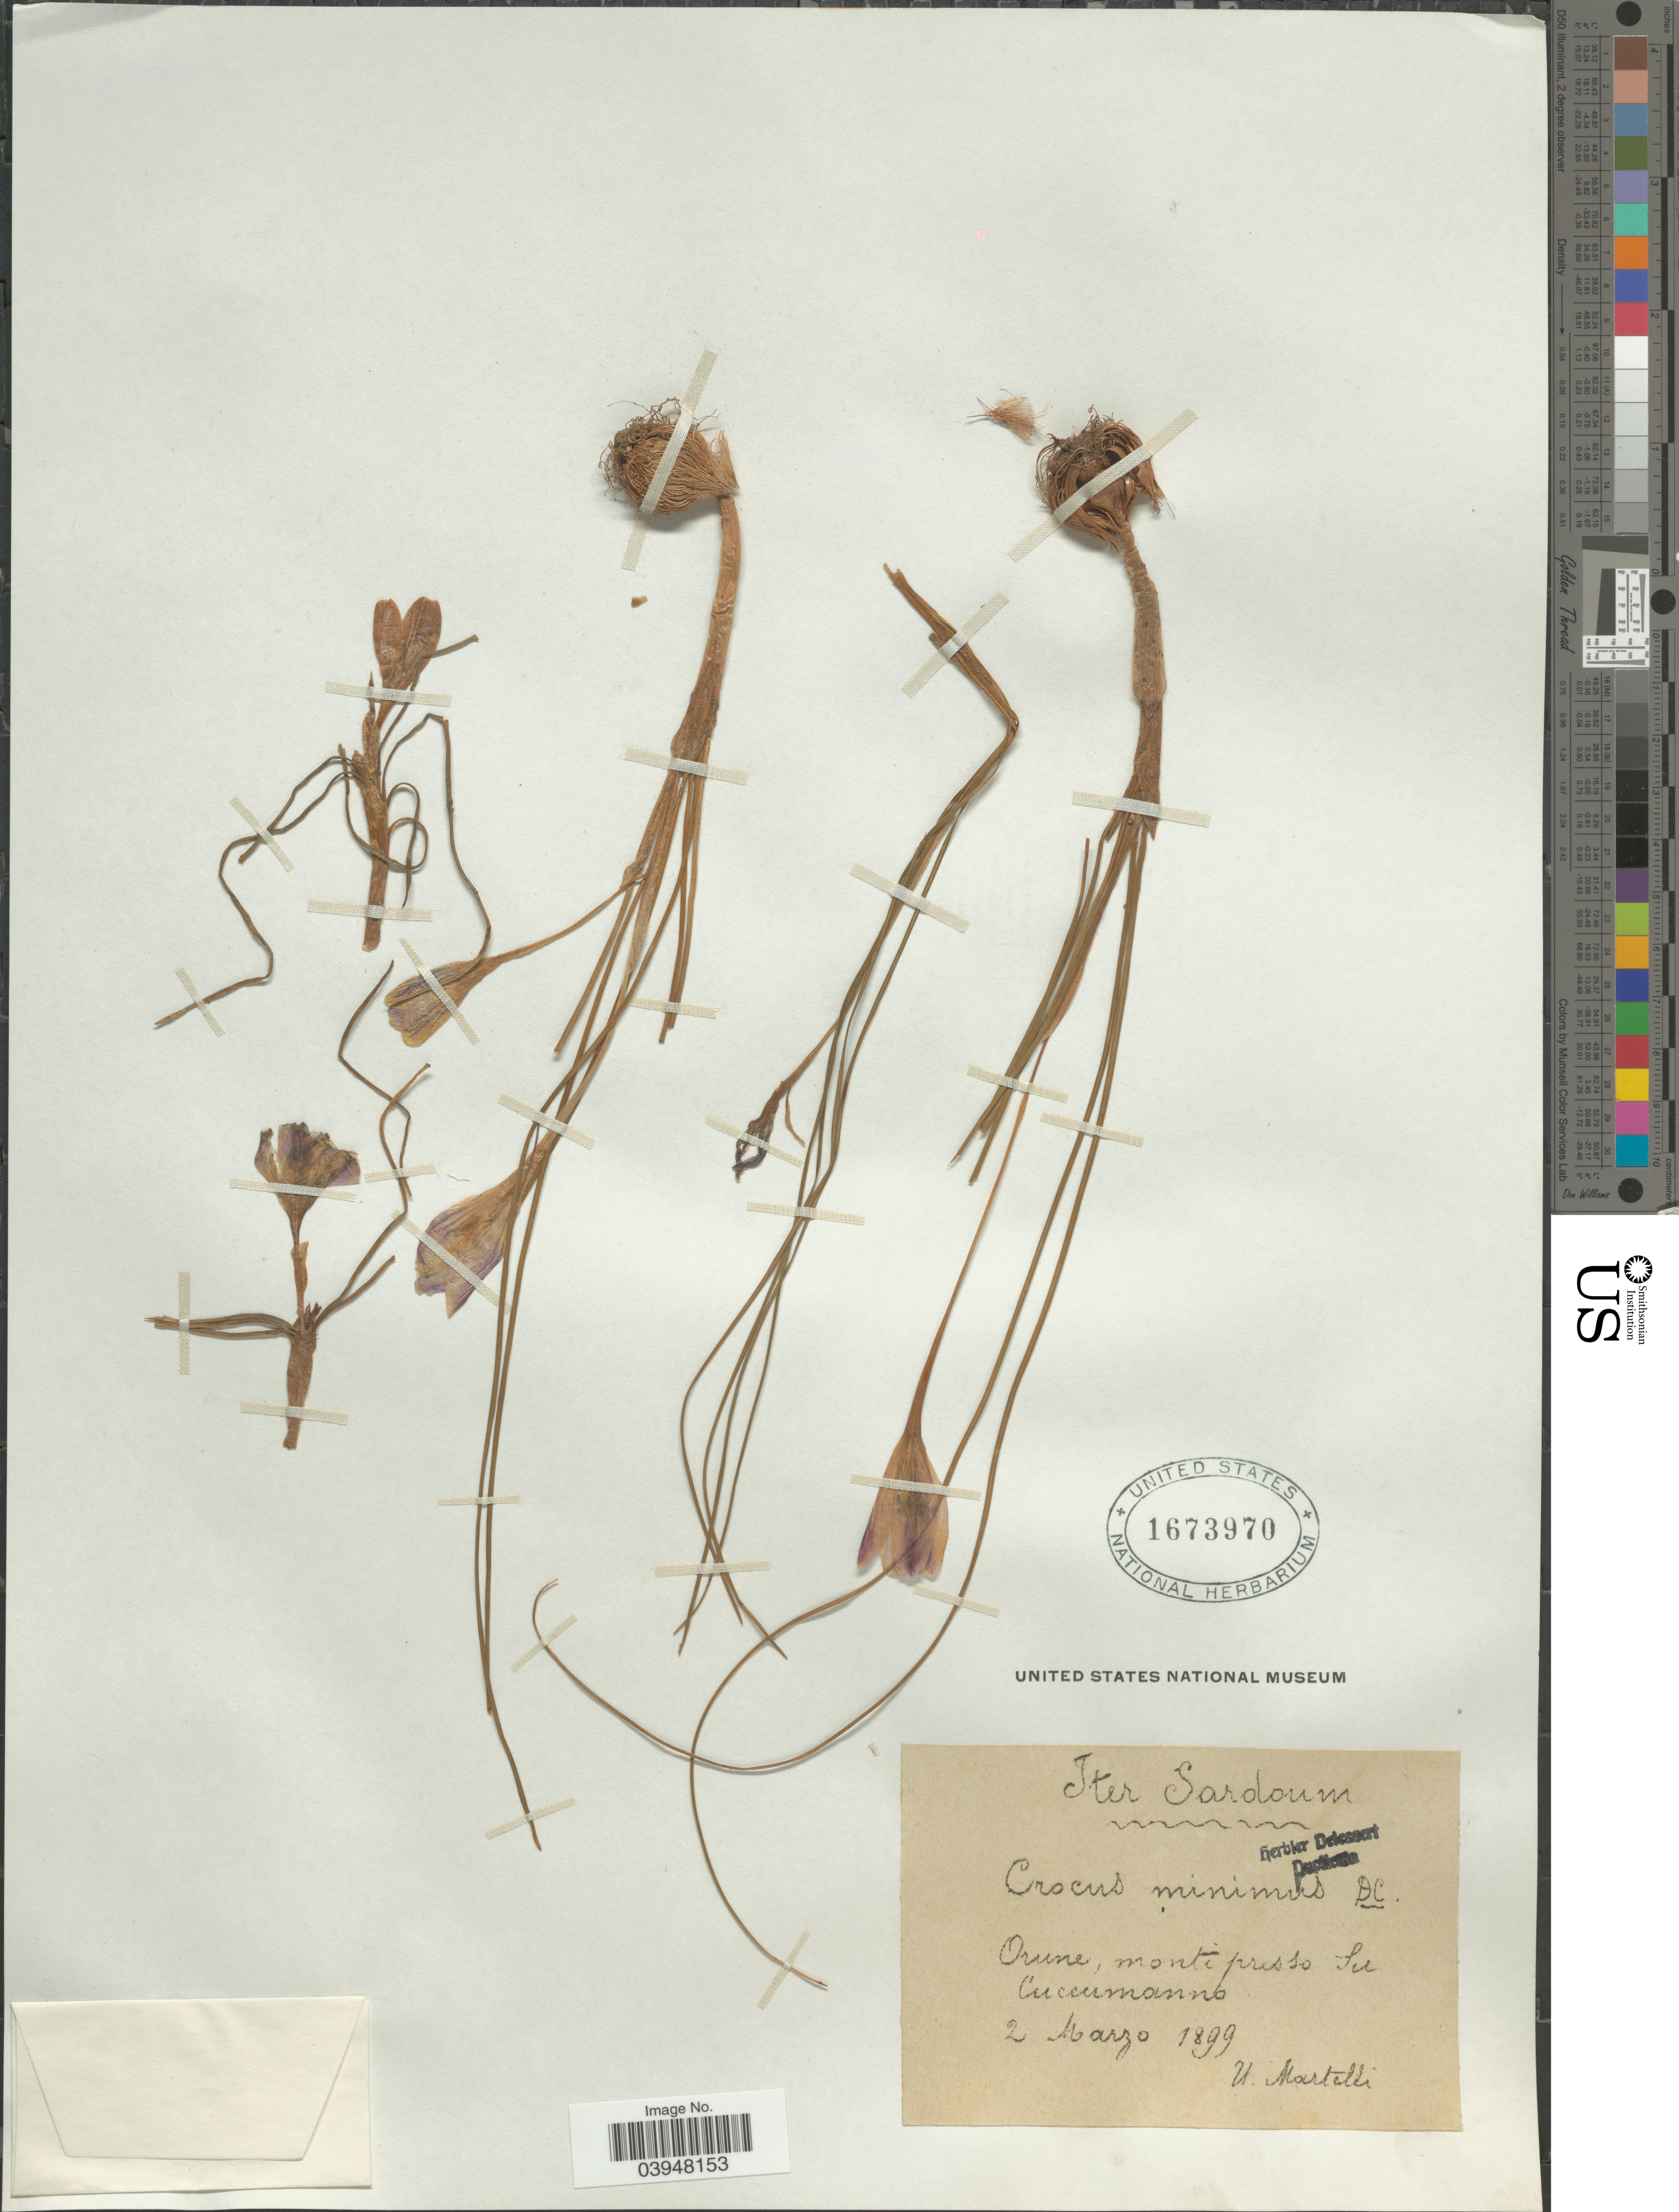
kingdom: Plantae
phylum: Tracheophyta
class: Liliopsida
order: Asparagales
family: Iridaceae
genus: Crocus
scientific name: Crocus minimus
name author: DC.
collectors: U. Martelli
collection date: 1899-03-02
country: Italy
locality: Sardoum. Orune, monti presso su Cuccumanno.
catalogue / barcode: US 1673970